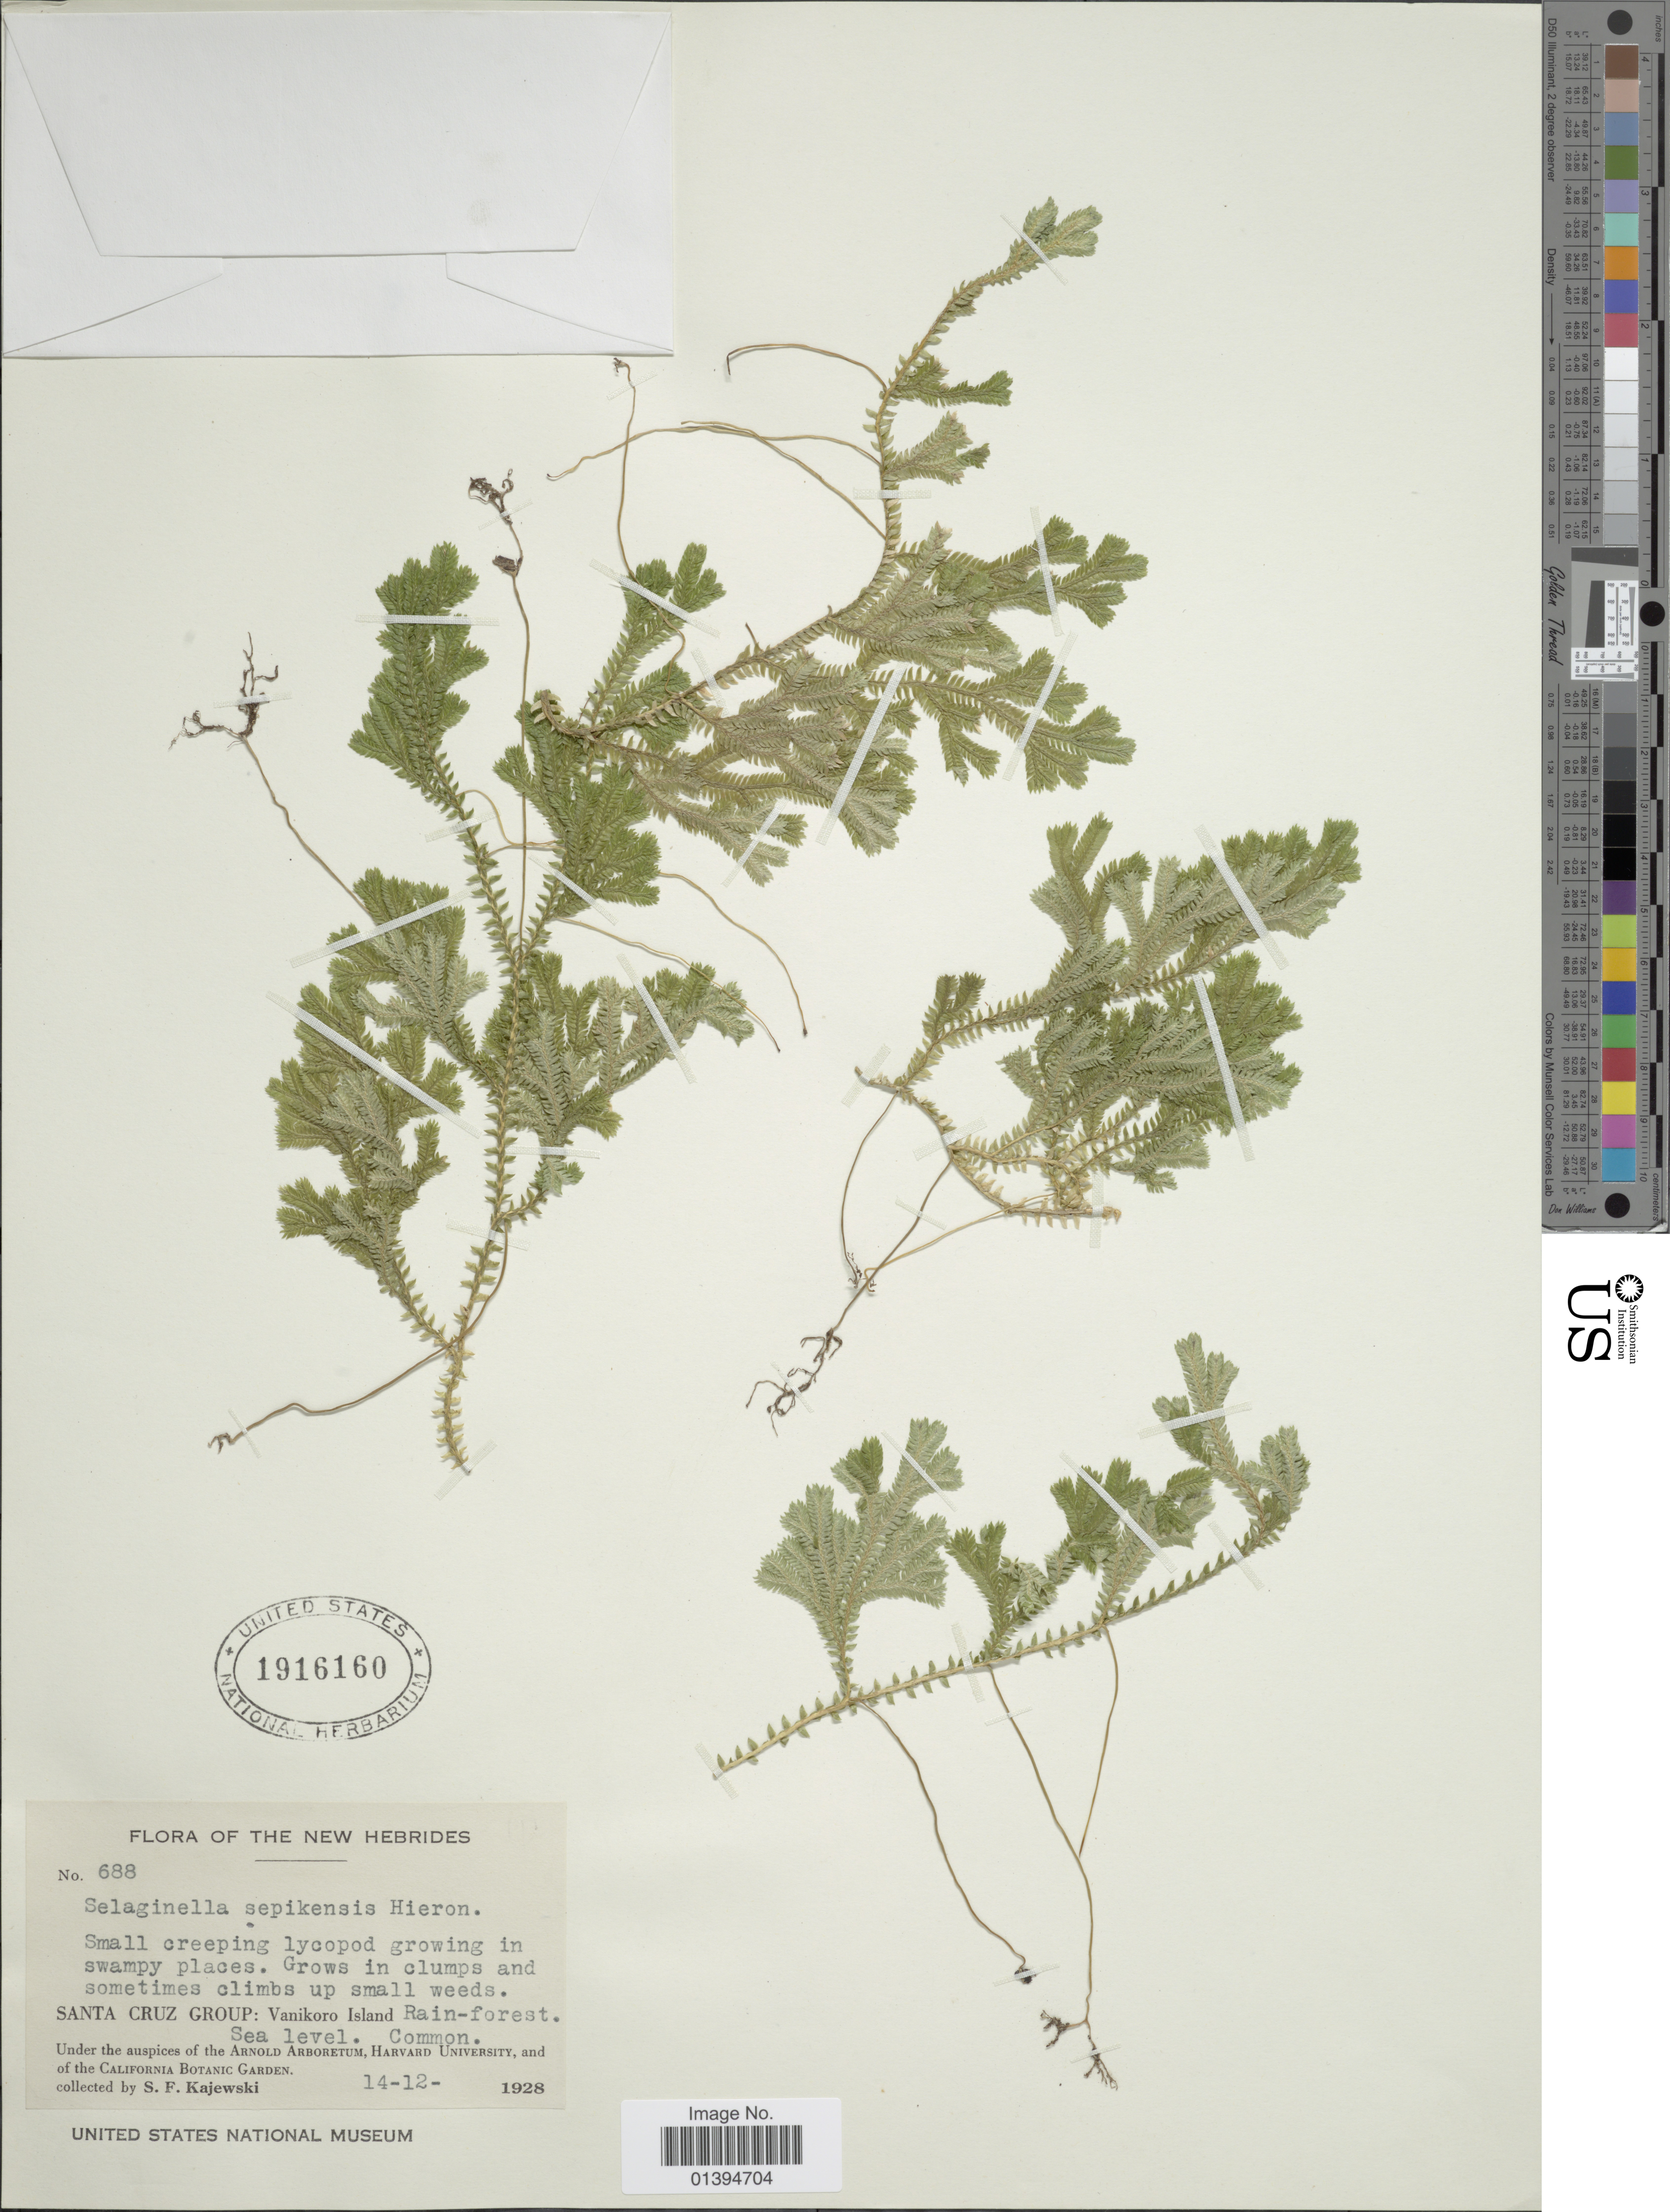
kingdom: Plantae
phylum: Tracheophyta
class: Lycopodiopsida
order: Selaginellales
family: Selaginellaceae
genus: Selaginella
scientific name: Selaginella sepikensis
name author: Hieron. ex Brause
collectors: S. Kajewski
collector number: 688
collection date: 1928-12-14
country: Vanuatu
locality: New Hebrides, Santa Crus Group: Vanikoro Island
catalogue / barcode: US 1916160